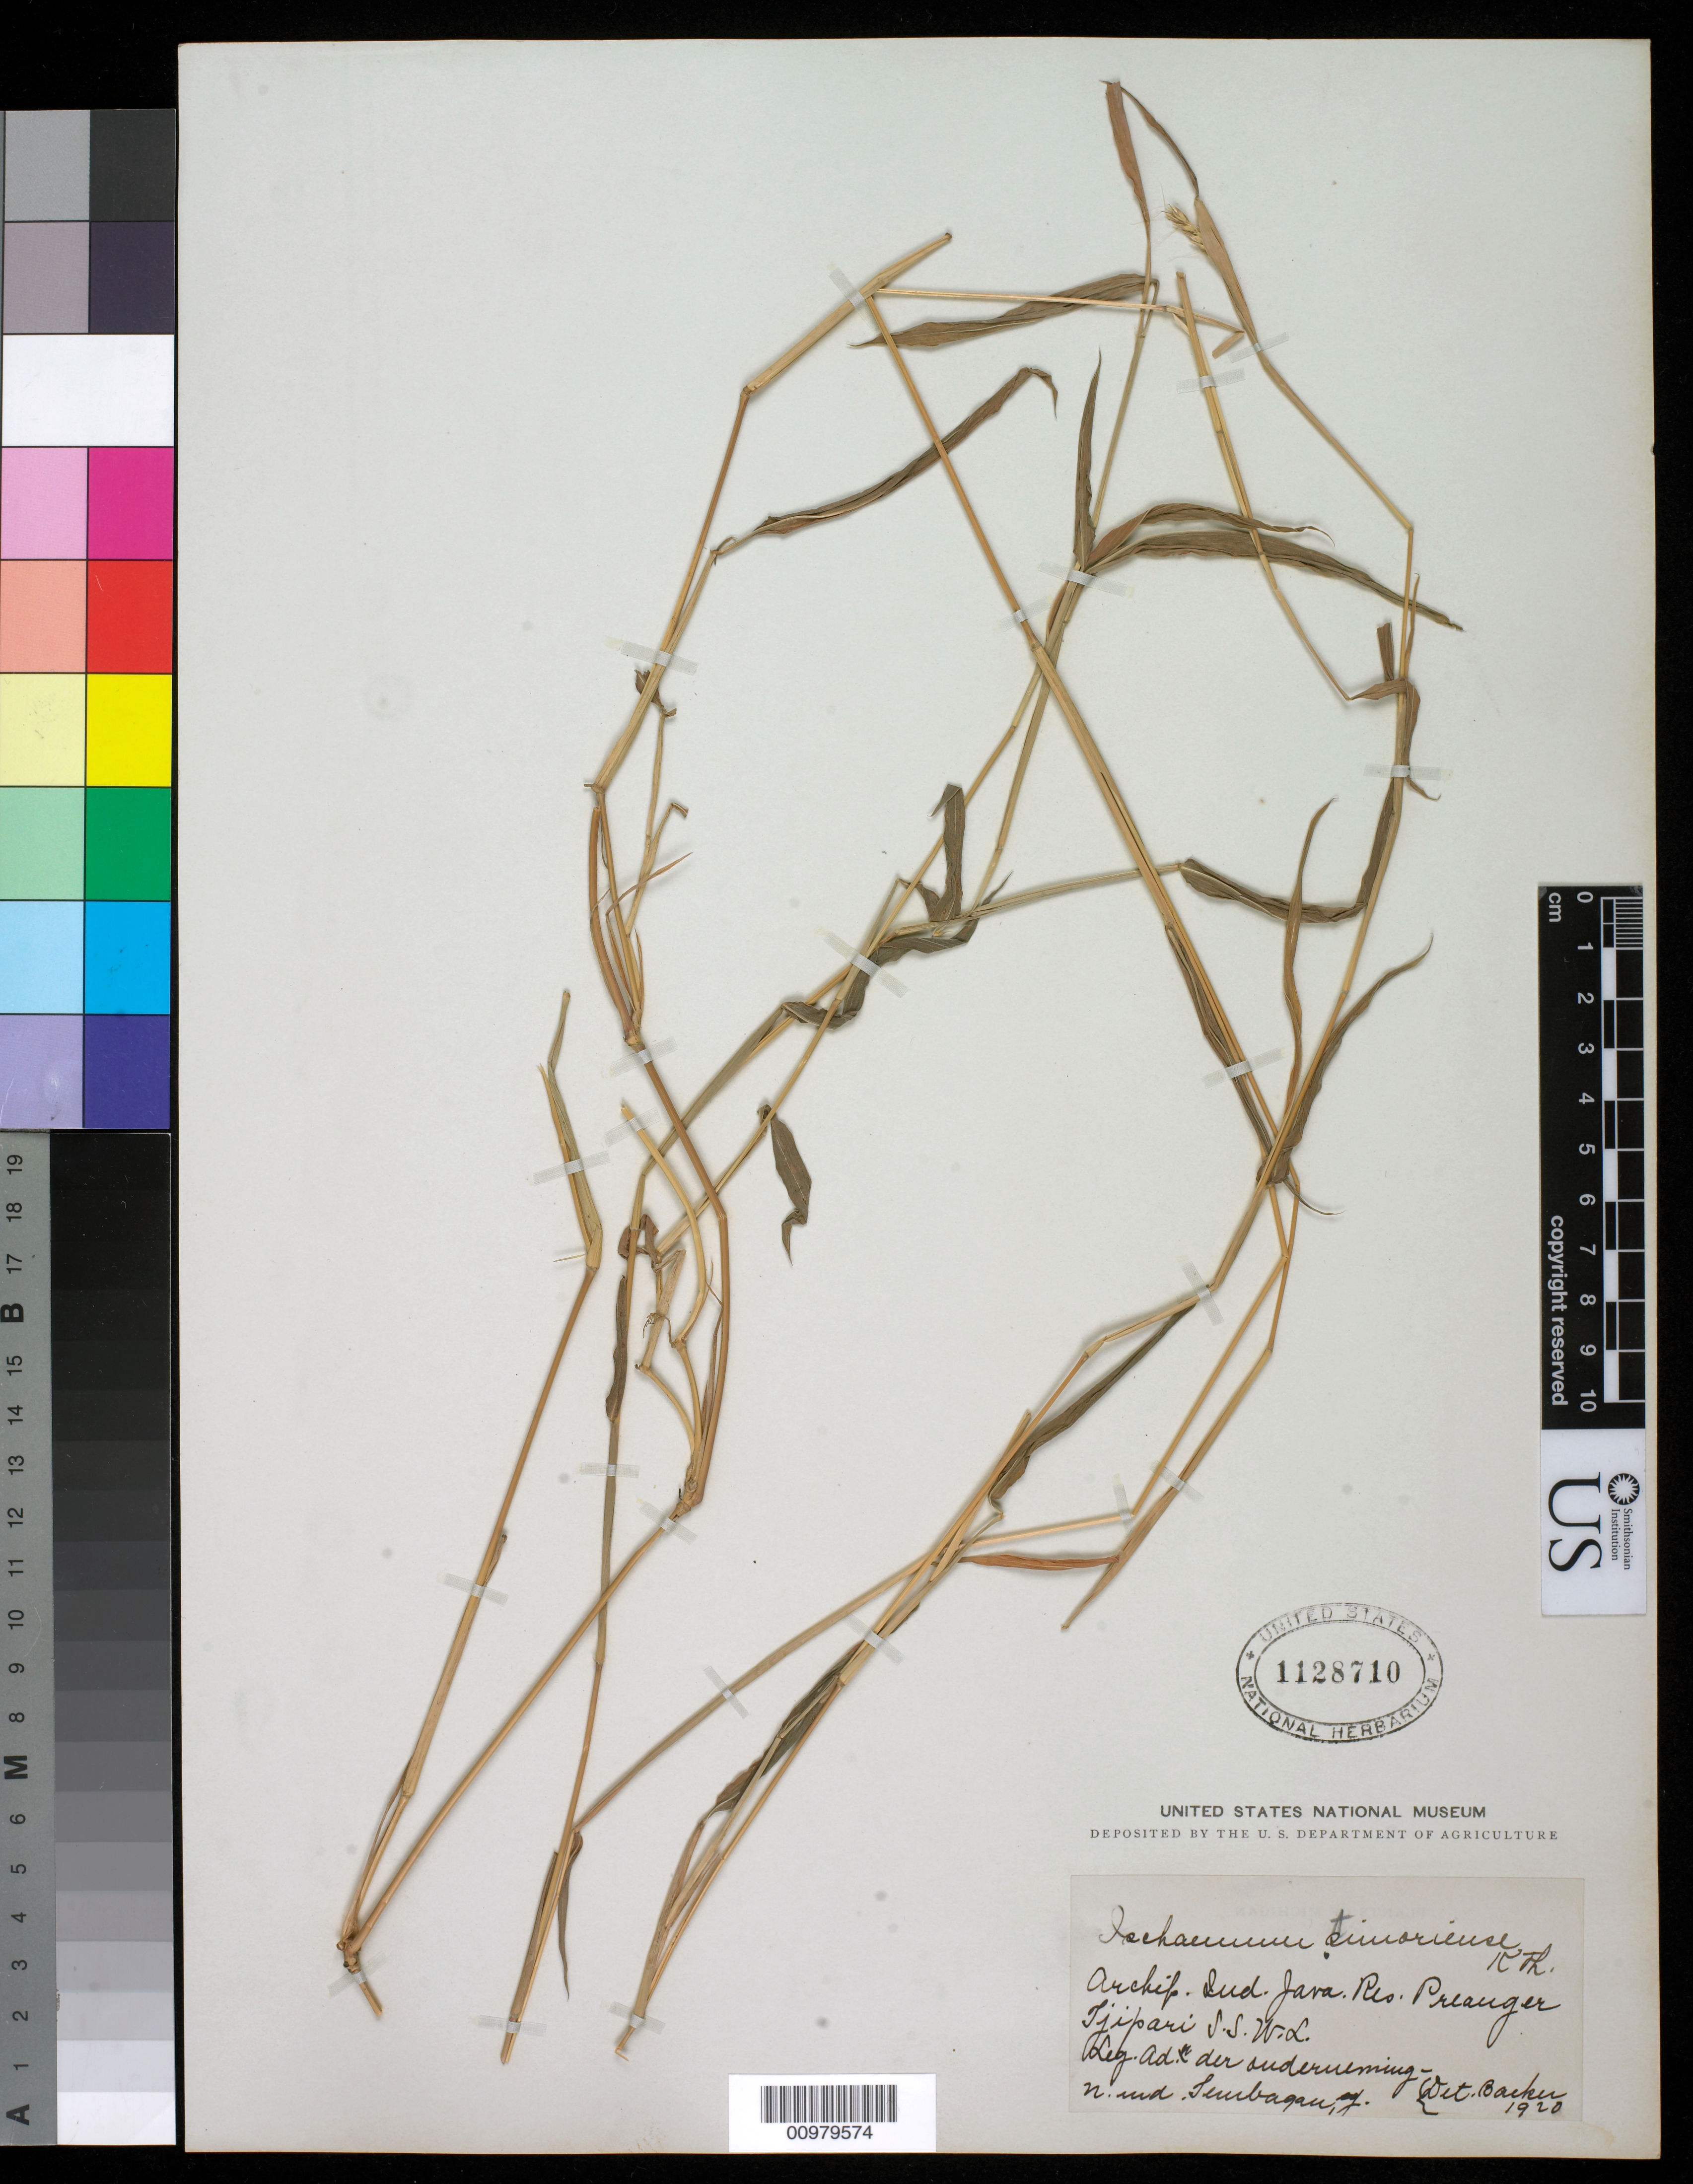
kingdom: Plantae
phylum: Tracheophyta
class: Liliopsida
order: Poales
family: Poaceae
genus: Ischaemum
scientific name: Ischaemum timorense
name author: Kunth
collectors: J. Tembagau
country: Indonesia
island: Java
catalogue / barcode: US 1128710